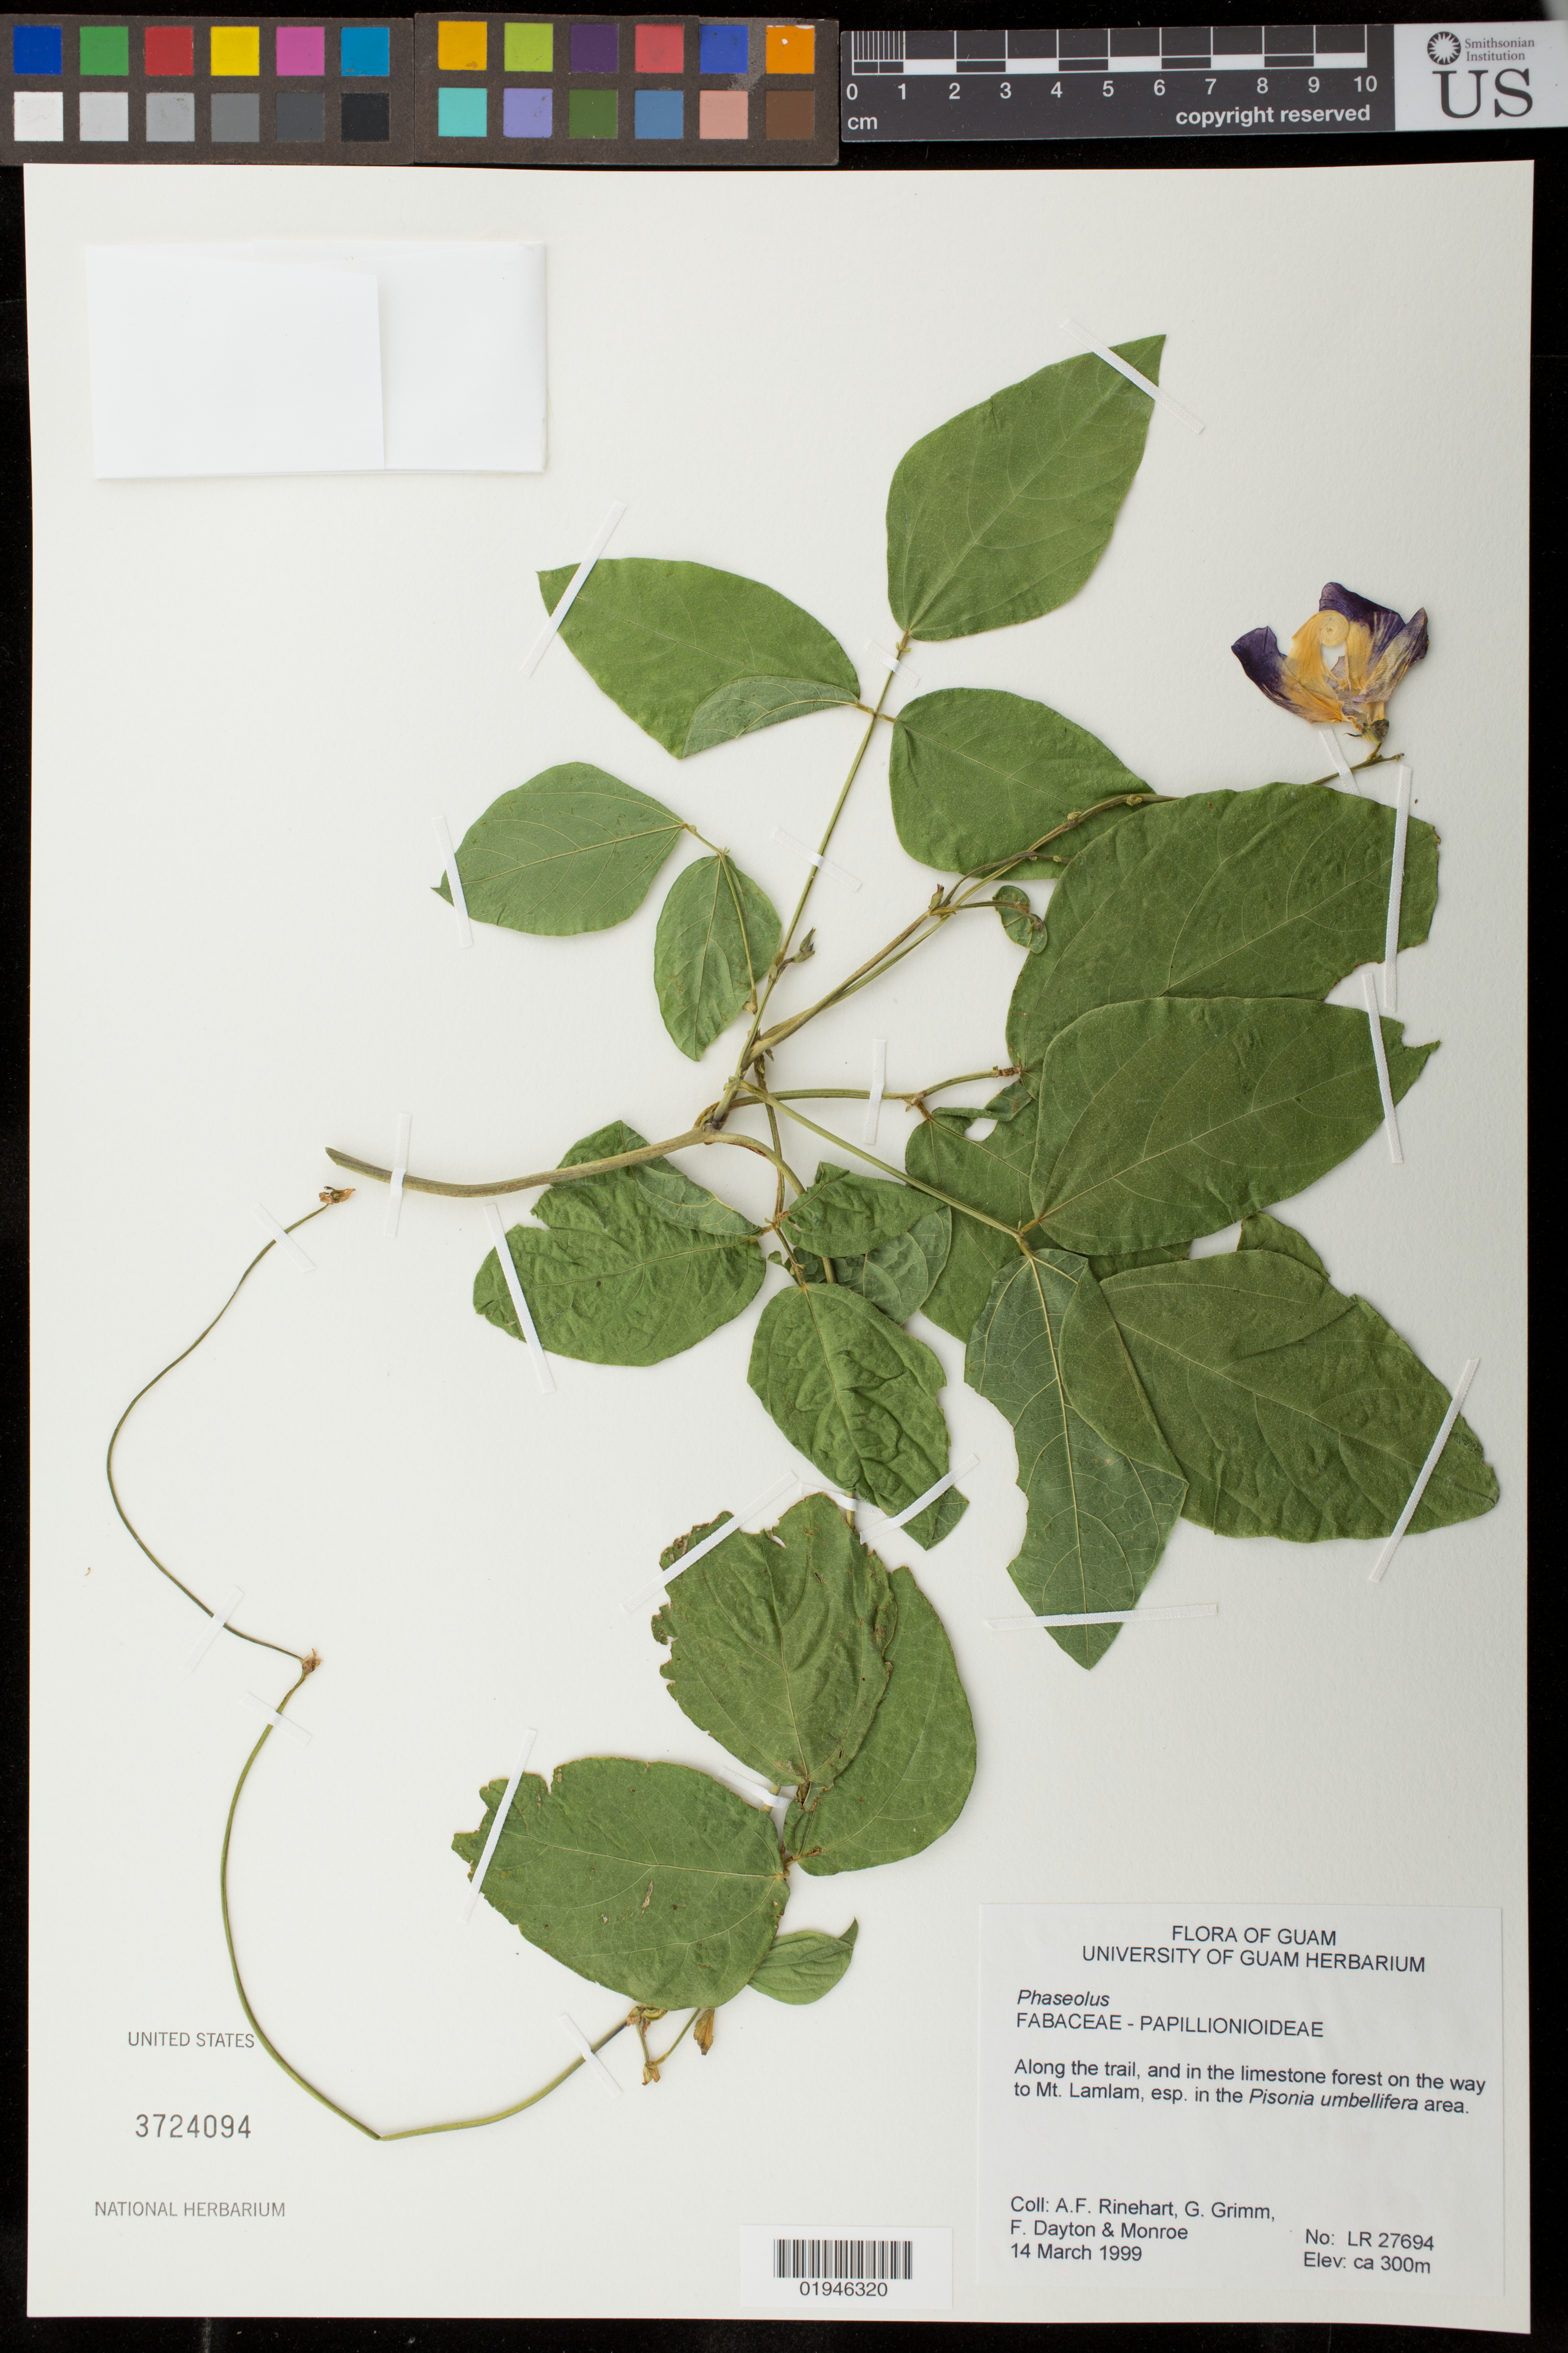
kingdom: Plantae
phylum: Tracheophyta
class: Magnoliopsida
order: Fabales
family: Fabaceae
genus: Phaseolus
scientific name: Phaseolus sp.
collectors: A. Rinehart, G. Grimm, F. Dayton & M. Birdsey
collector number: LR 27694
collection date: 1999-03-14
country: Guam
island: Guam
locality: Along the trail and in the limestone forest on the way to Mt. Lamlam.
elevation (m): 300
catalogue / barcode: US 3724094